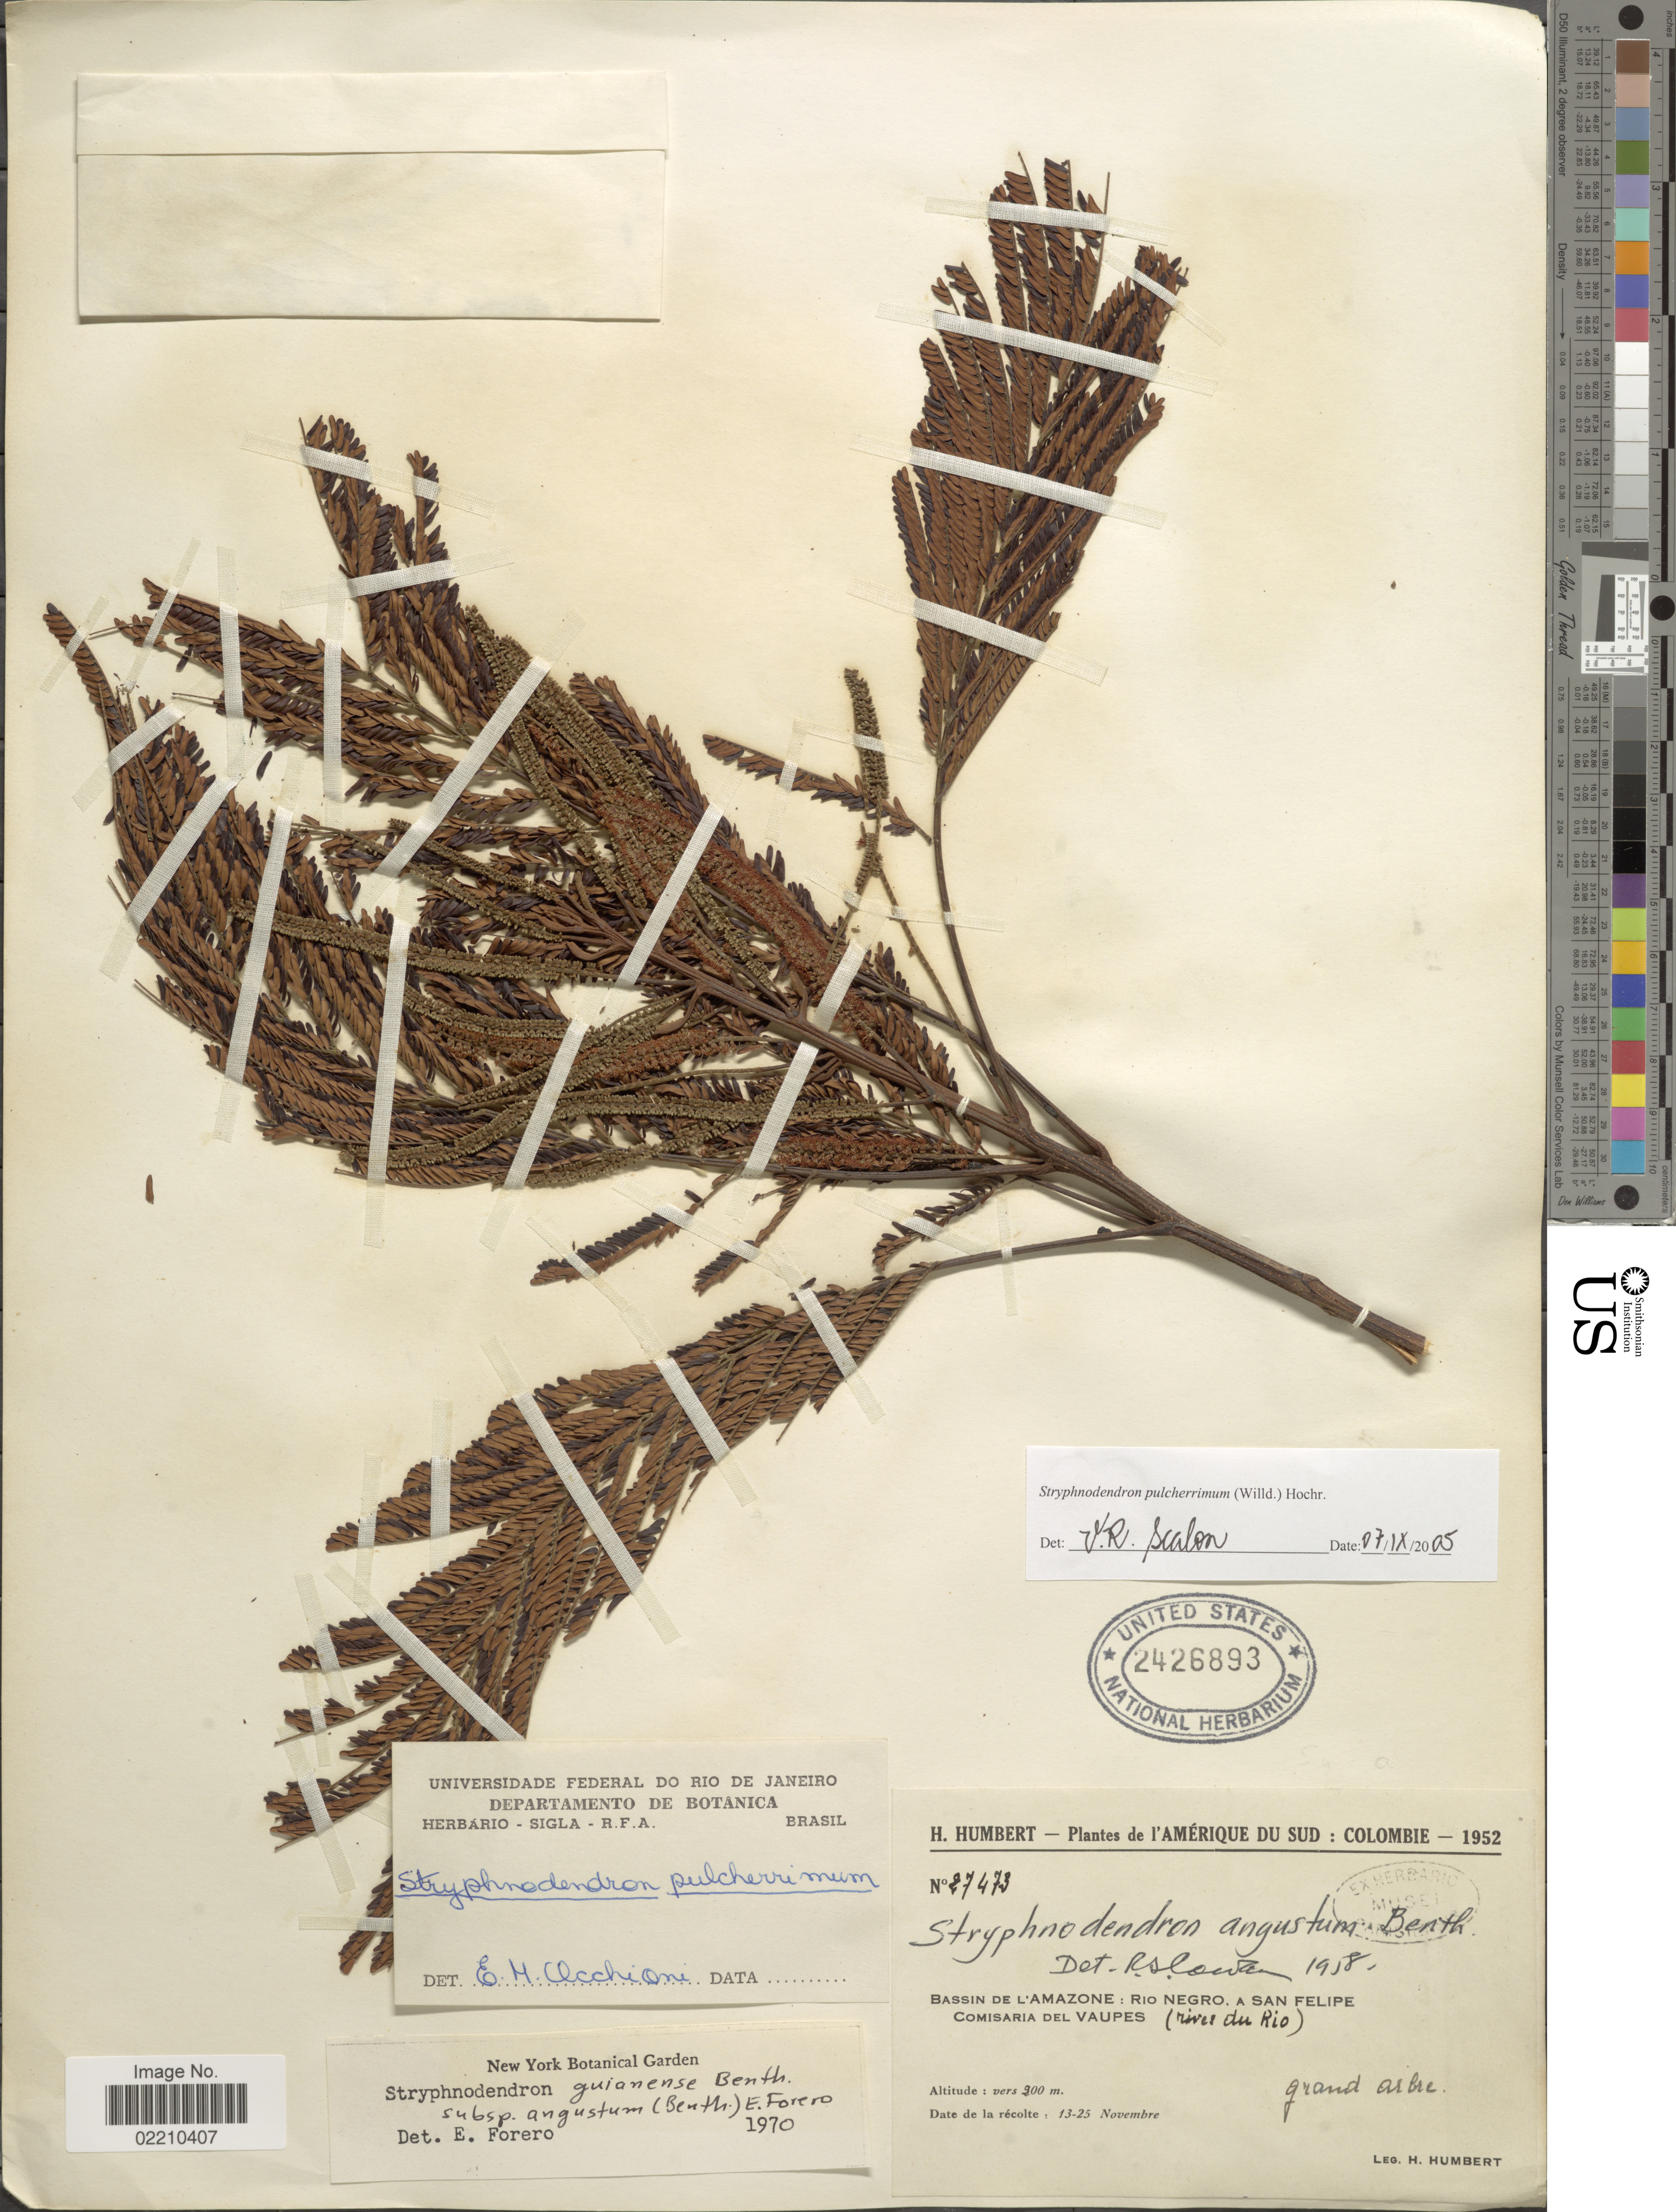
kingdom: Plantae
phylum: Tracheophyta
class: Magnoliopsida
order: Fabales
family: Fabaceae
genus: Stryphnodendron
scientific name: Stryphnodendron pulcherrimum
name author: (Willd.) Hochr.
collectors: H. Humbert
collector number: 27473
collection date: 1952-11-13/1952-11-25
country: Colombia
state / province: Vaupés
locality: De l'Amérique du Sud, Bassin de L'Amazone: Rio Negro, a San Felipe Comisaria del Vaupes (rives du Rio)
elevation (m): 200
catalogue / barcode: US 2426893